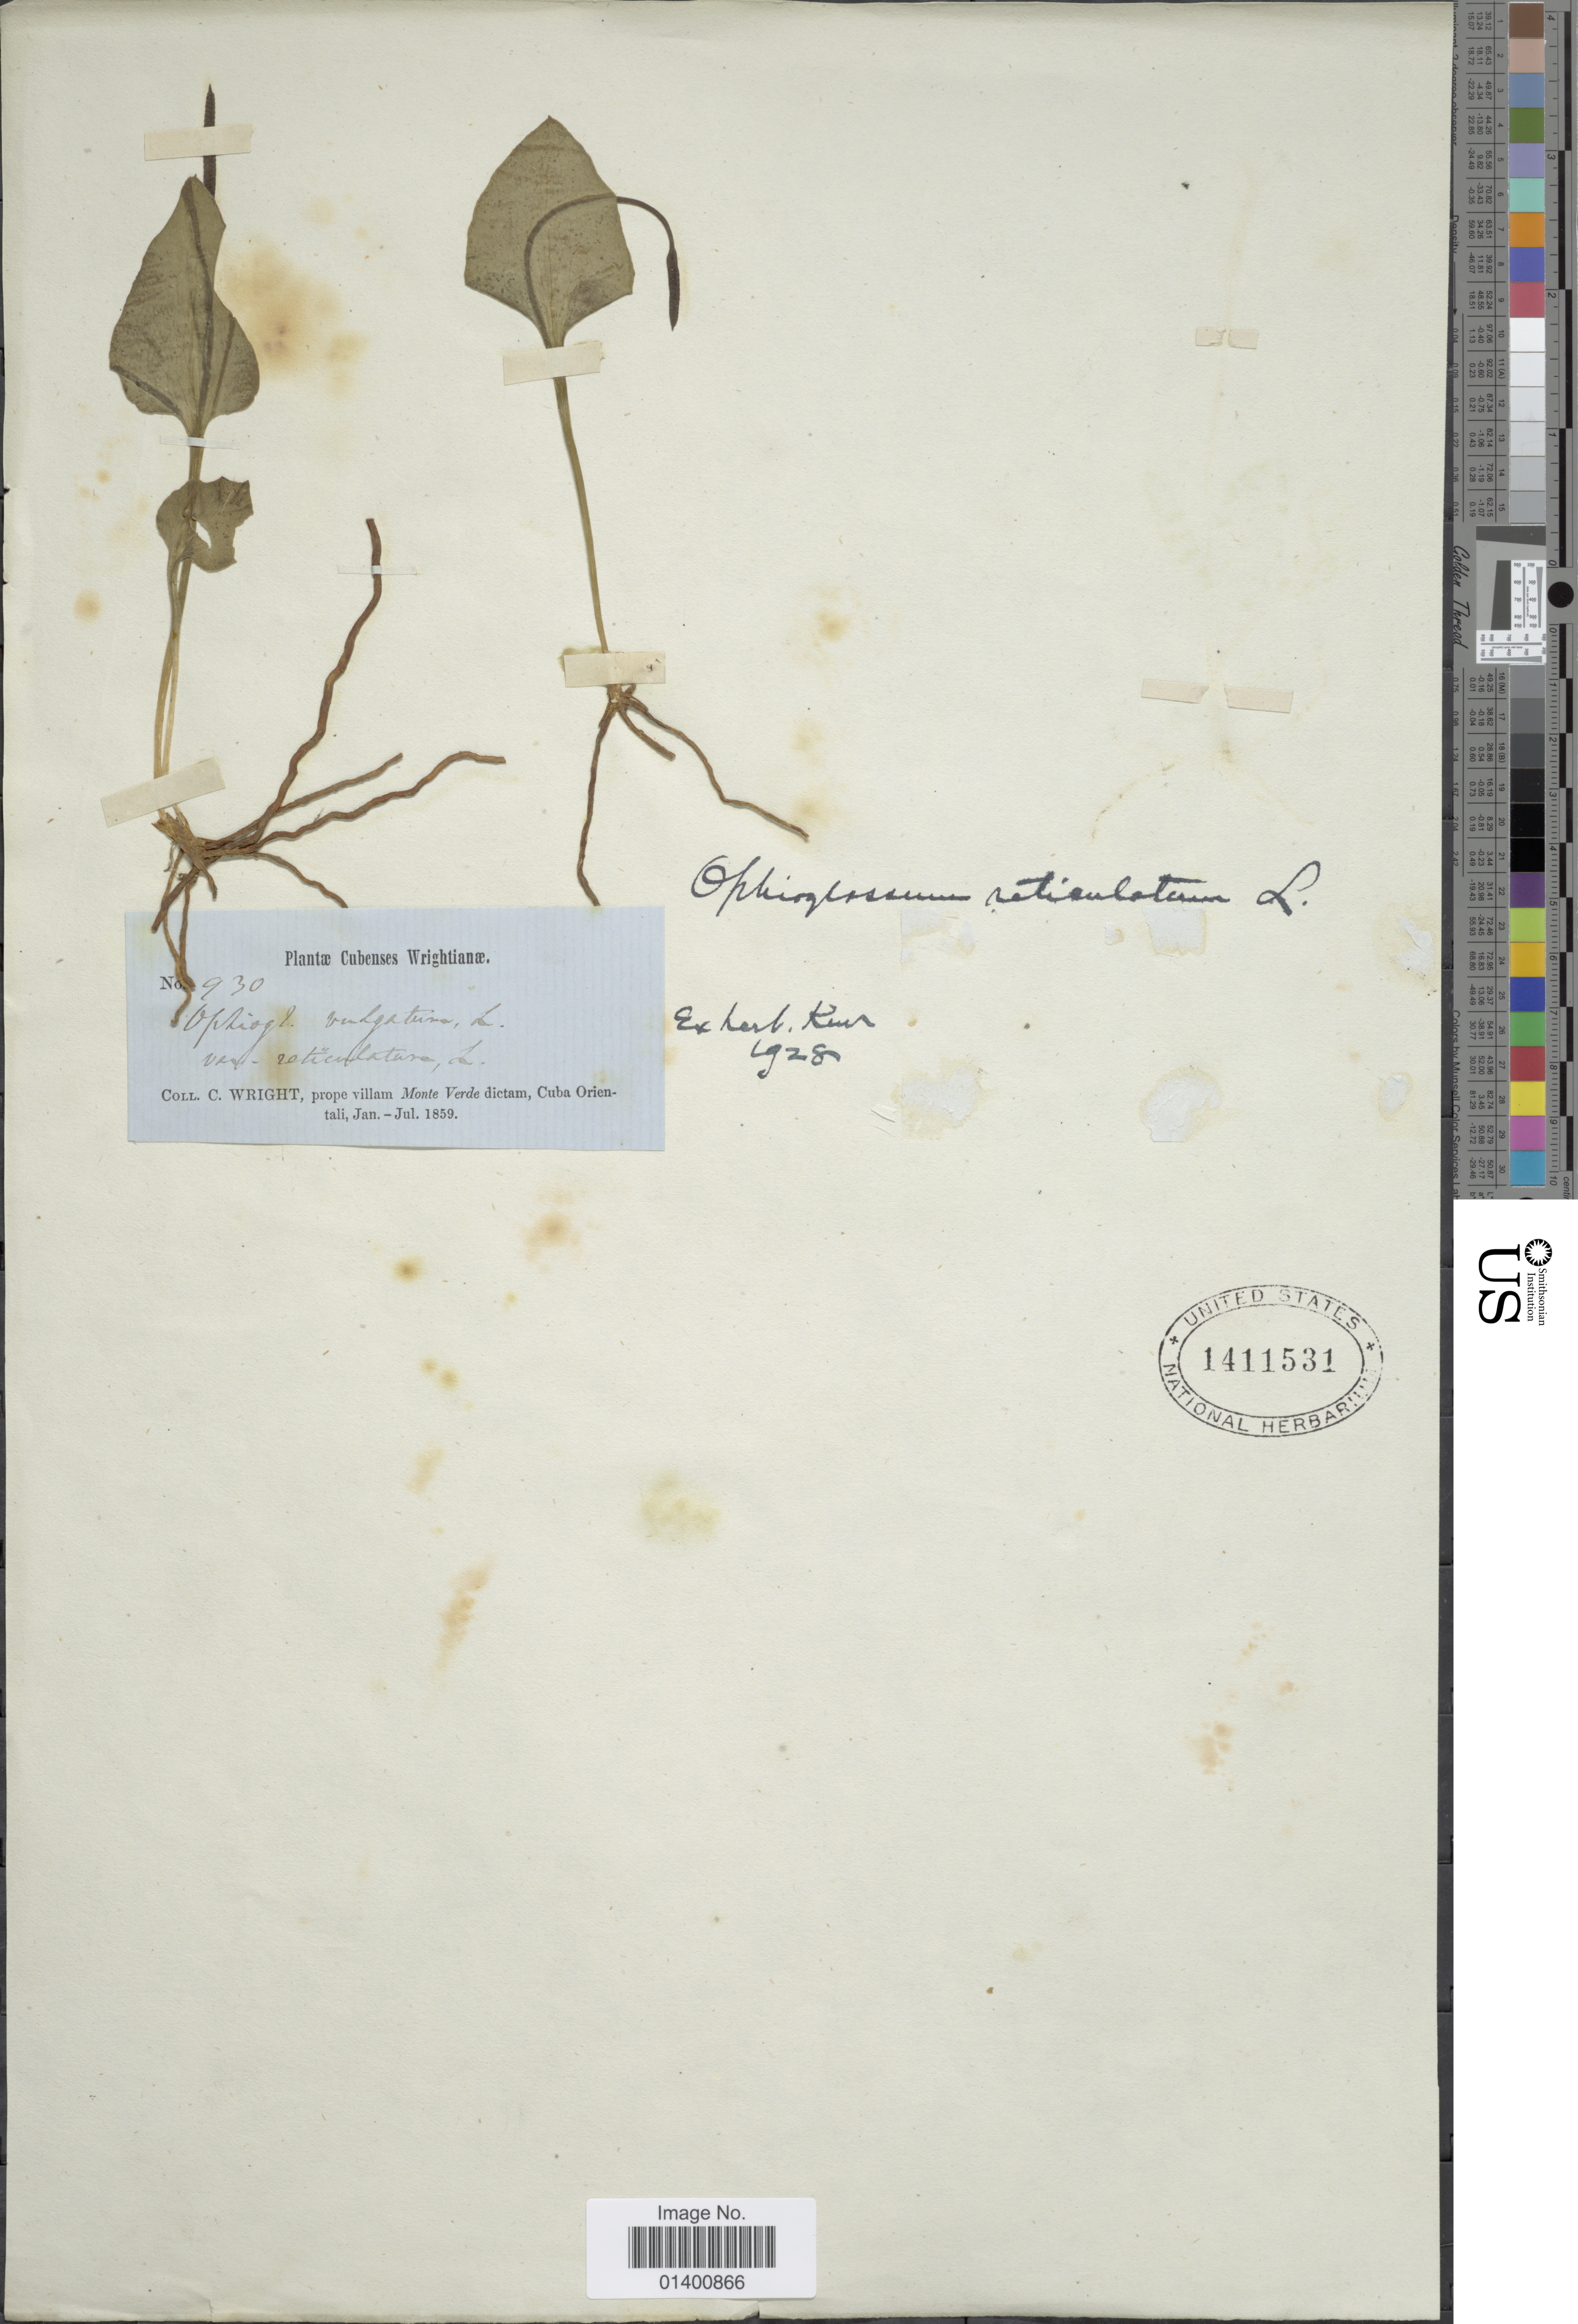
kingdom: Plantae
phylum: Tracheophyta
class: Polypodiopsida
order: Ophioglossales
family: Ophioglossaceae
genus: Ophioglossum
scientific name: Ophioglossum reticulatum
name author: L.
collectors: C. Wright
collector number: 930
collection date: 1859-01/1859-07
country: Cuba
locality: Prope villam Monte Verde dictam, Cuba orientali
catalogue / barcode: US 1411531